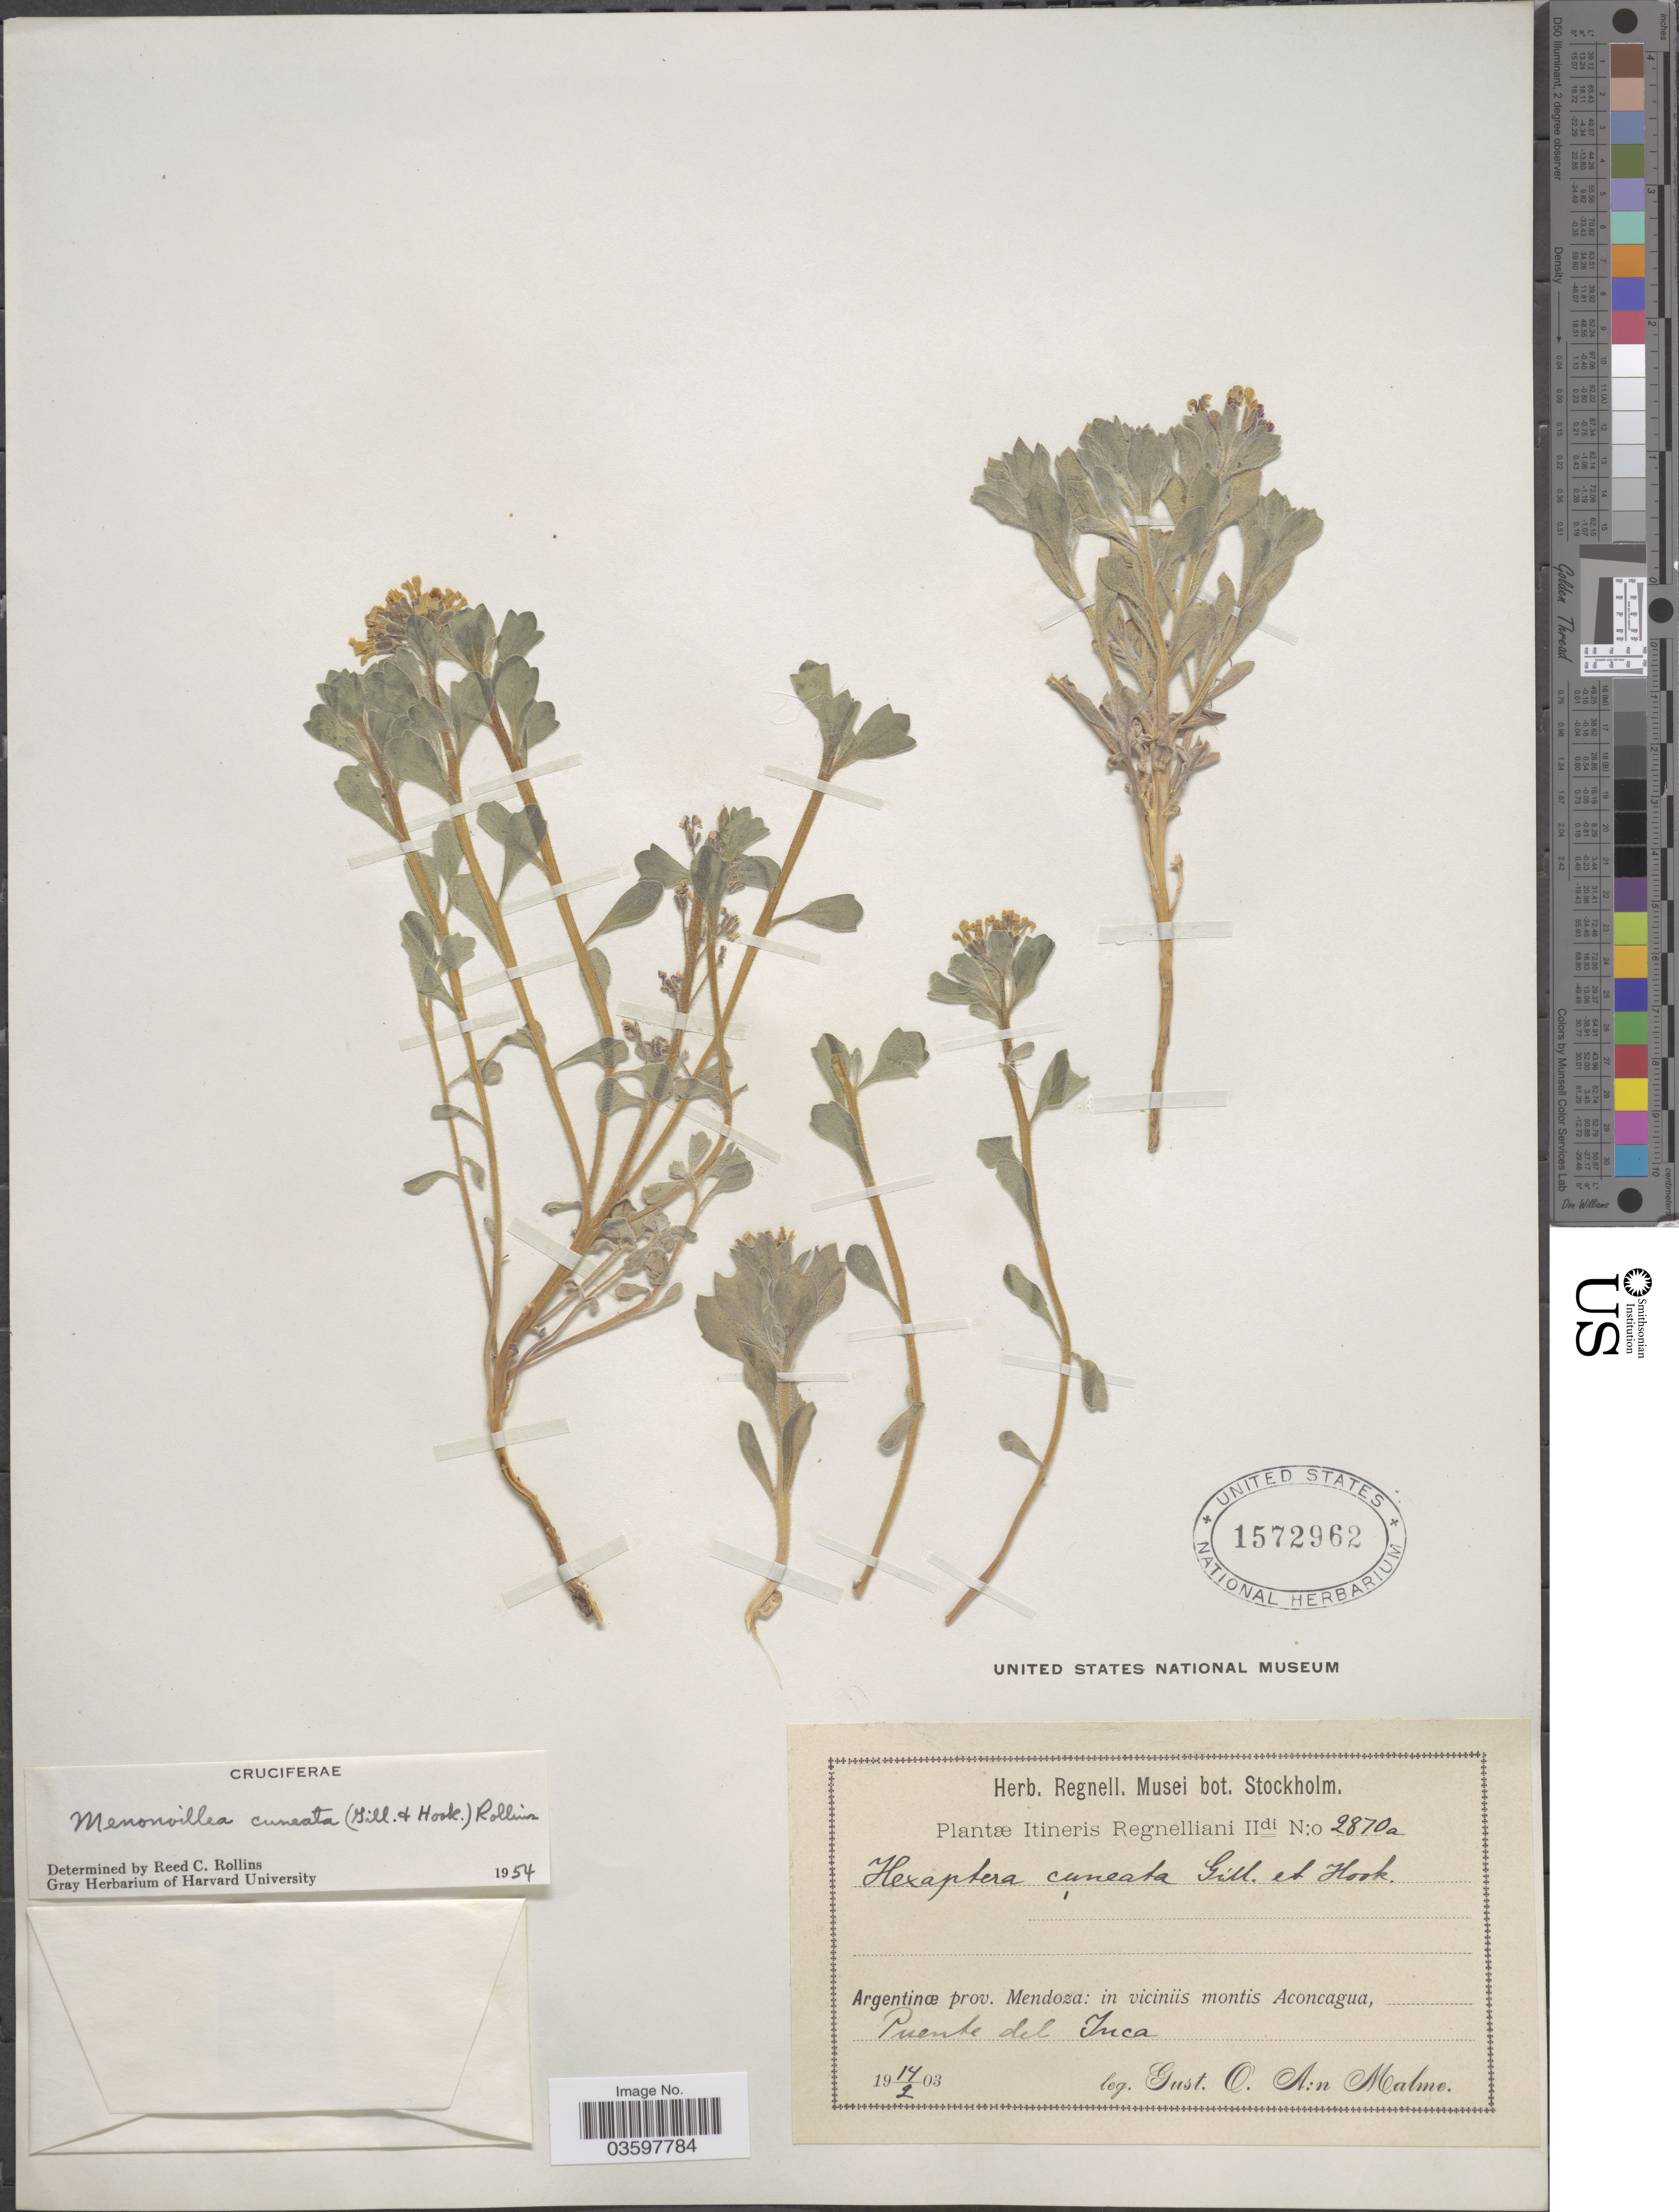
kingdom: Plantae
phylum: Tracheophyta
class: Magnoliopsida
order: Brassicales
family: Brassicaceae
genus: Menonvillea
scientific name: Menonvillea cuneata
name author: (Gillies & Hook.) Rollins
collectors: G. O. A. Malme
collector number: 2870a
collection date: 1903-02-14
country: Argentina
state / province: Mendoza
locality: In viciniis montis Aconcagua, Puente del Inca.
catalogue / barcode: US 1572962